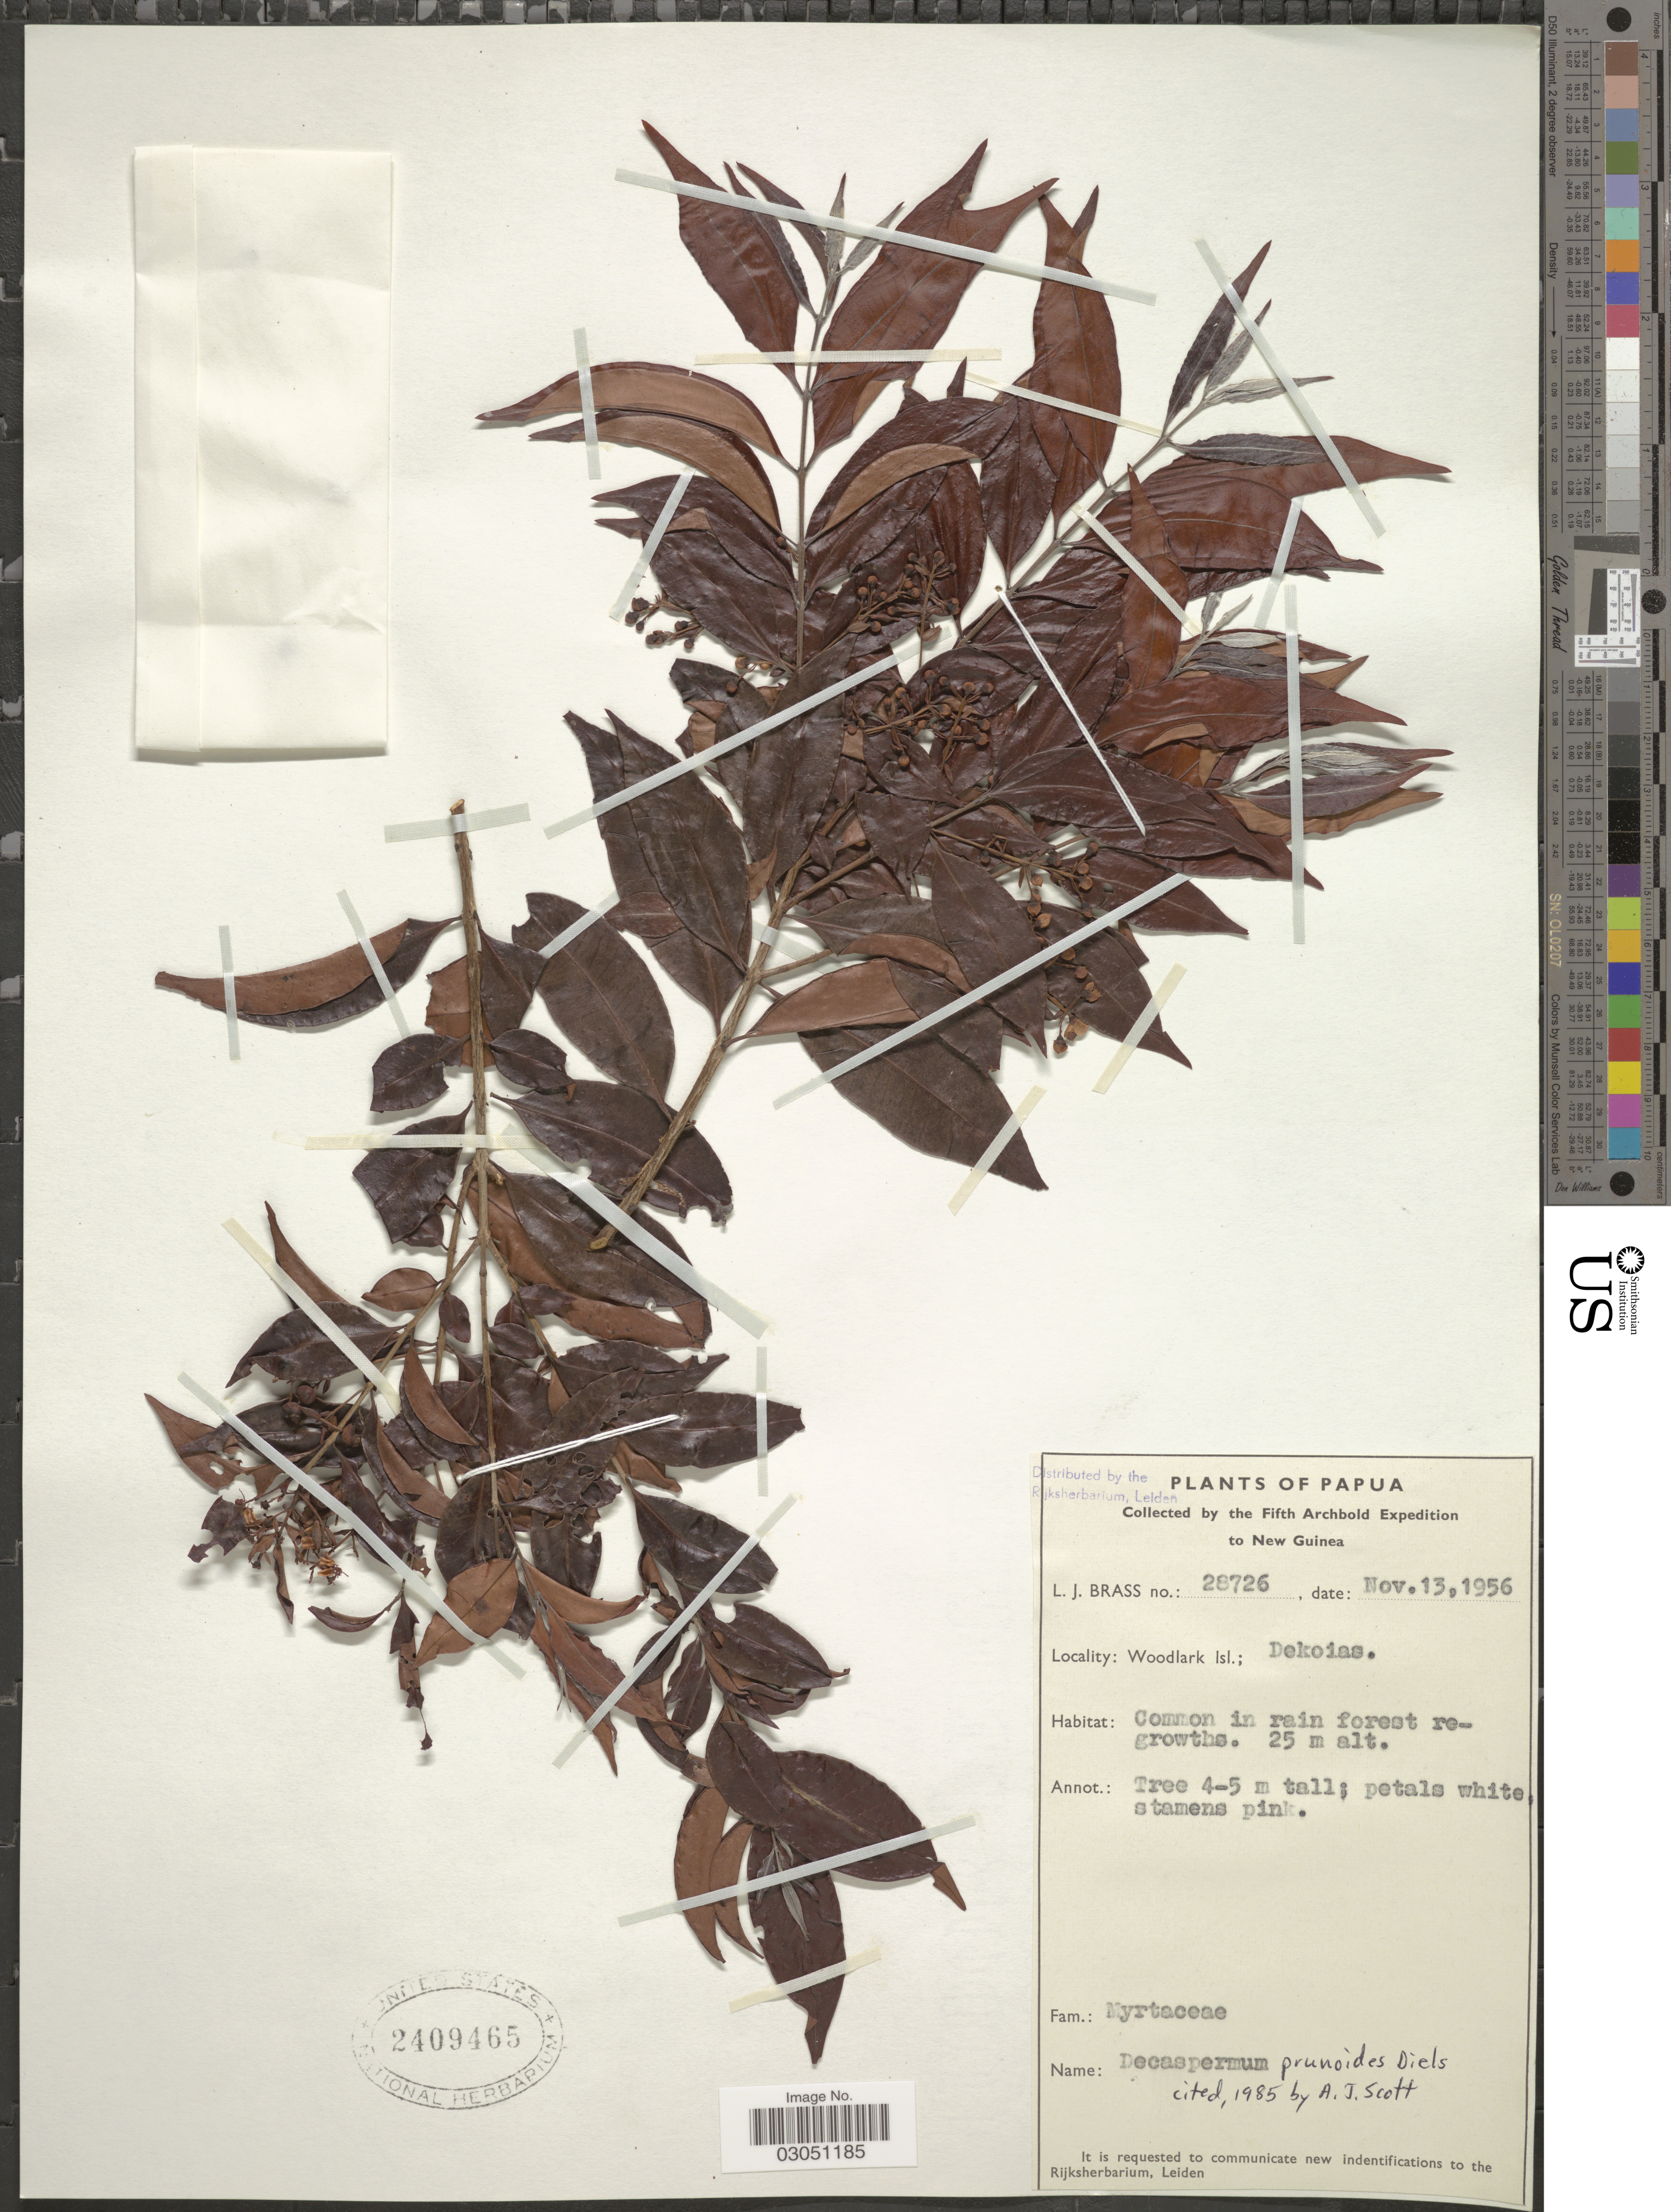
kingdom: Plantae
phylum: Tracheophyta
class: Magnoliopsida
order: Myrtales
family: Myrtaceae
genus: Decaspermum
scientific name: Decaspermum prunoides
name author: Diels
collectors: L. J. Brass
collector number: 28726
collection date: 1956-11-13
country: Papua New Guinea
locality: Papua. New Guinea. Wodlark Isl.; Dekoias.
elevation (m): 25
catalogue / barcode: US 2409465